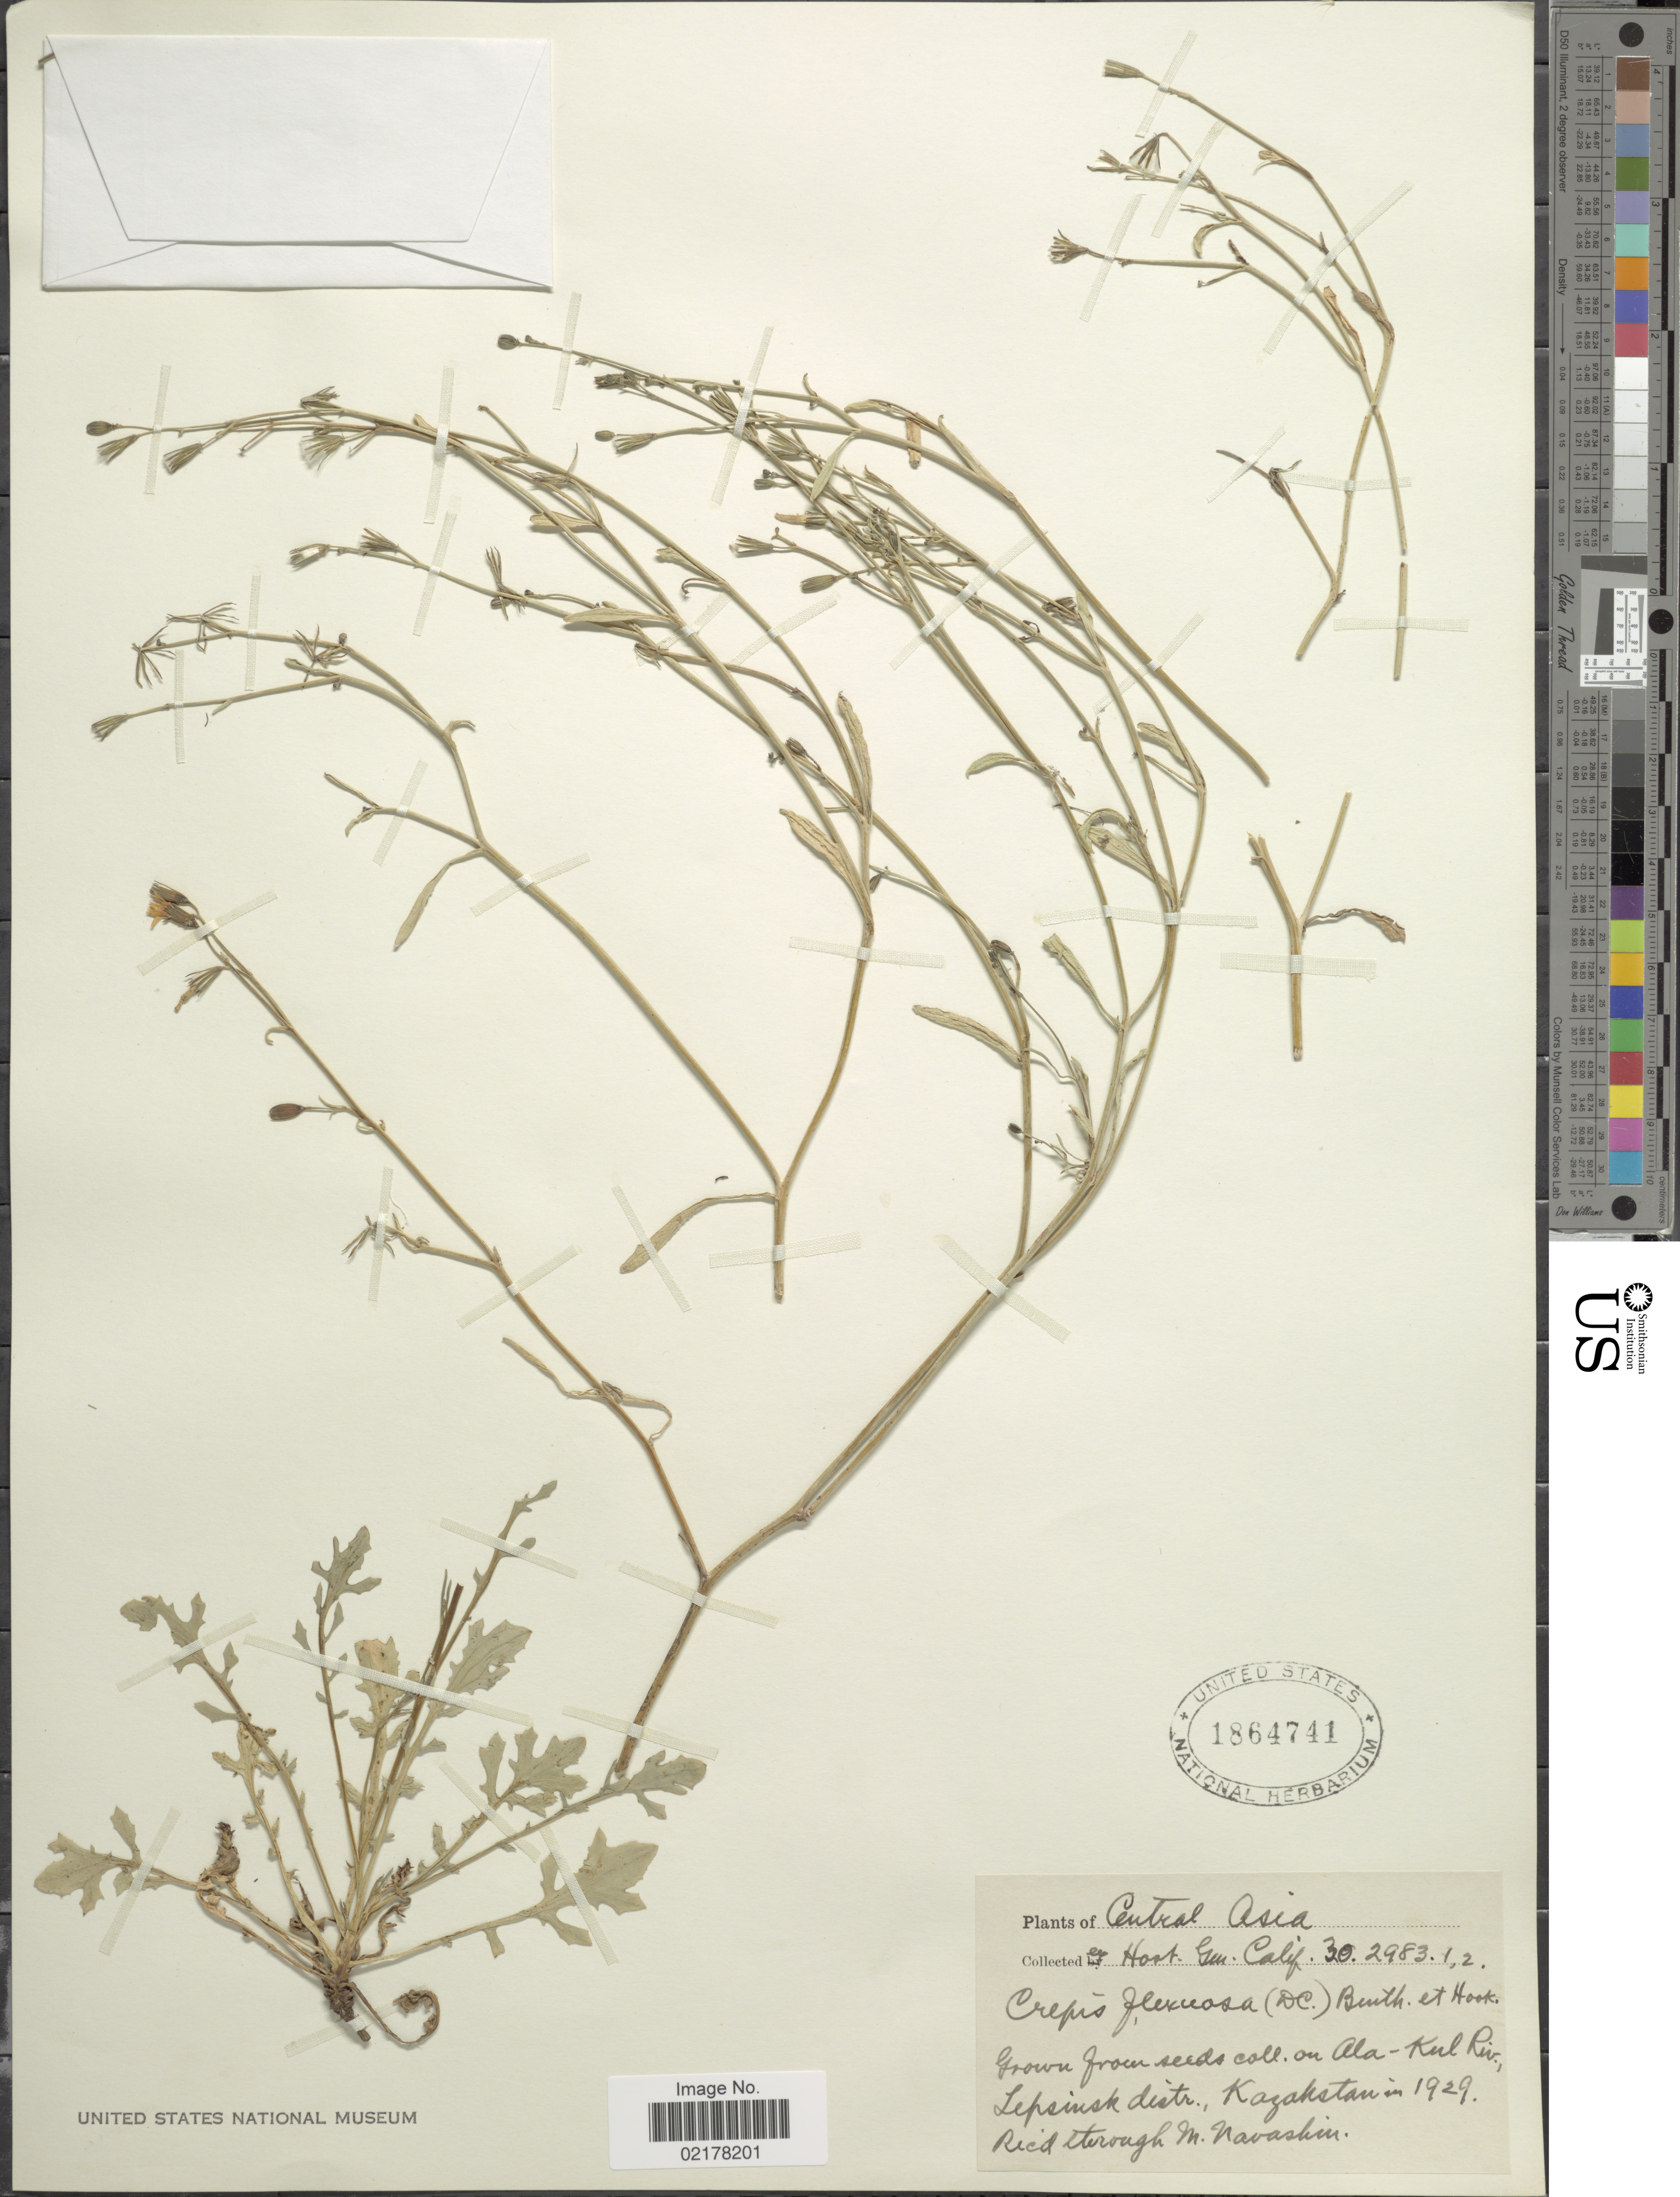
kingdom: Plantae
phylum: Tracheophyta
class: Magnoliopsida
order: Asterales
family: Asteraceae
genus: Askellia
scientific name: Askellia flexuosa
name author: (Ledeb.) W.A. Weber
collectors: Hort. Gen. Calif.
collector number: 30298312?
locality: Central Asia [unsure placement]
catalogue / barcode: US 1864741